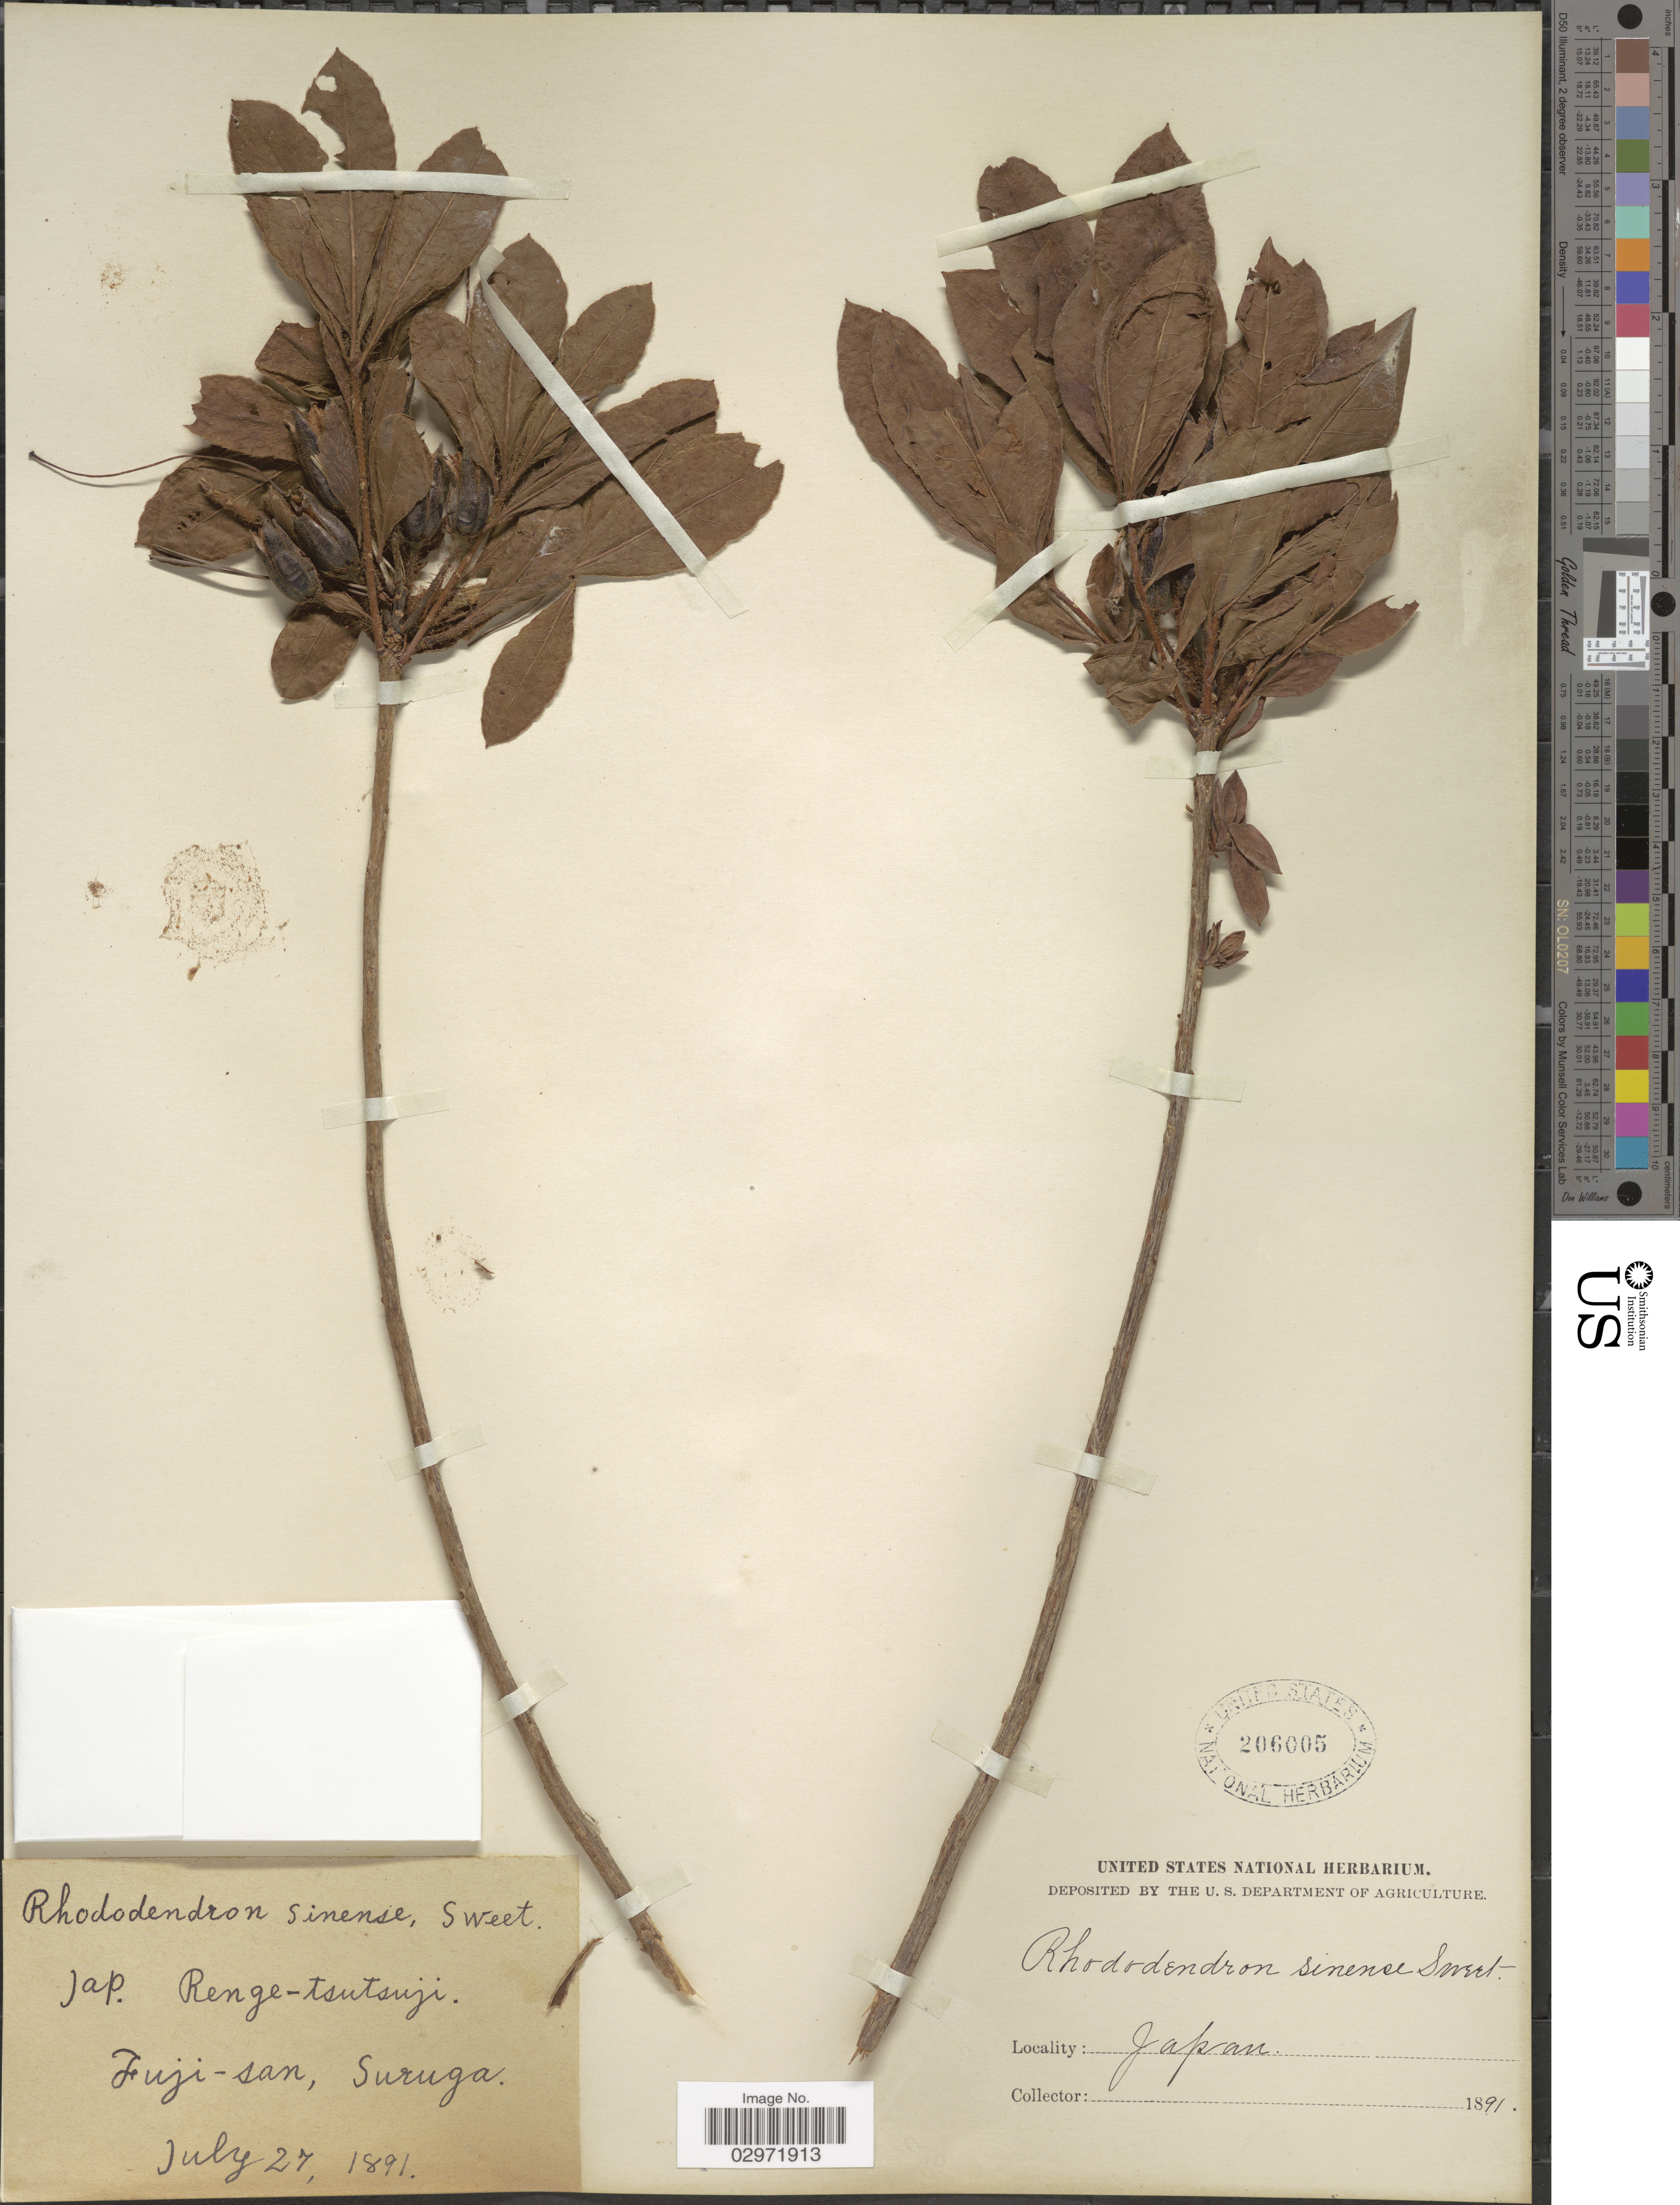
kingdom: Plantae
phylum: Tracheophyta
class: Magnoliopsida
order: Ericales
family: Ericaceae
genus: Rhododendron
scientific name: Rhododendron molle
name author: G. Don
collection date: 1891-07-27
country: Japan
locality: Fuji-san, Suruga.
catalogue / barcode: US 206005